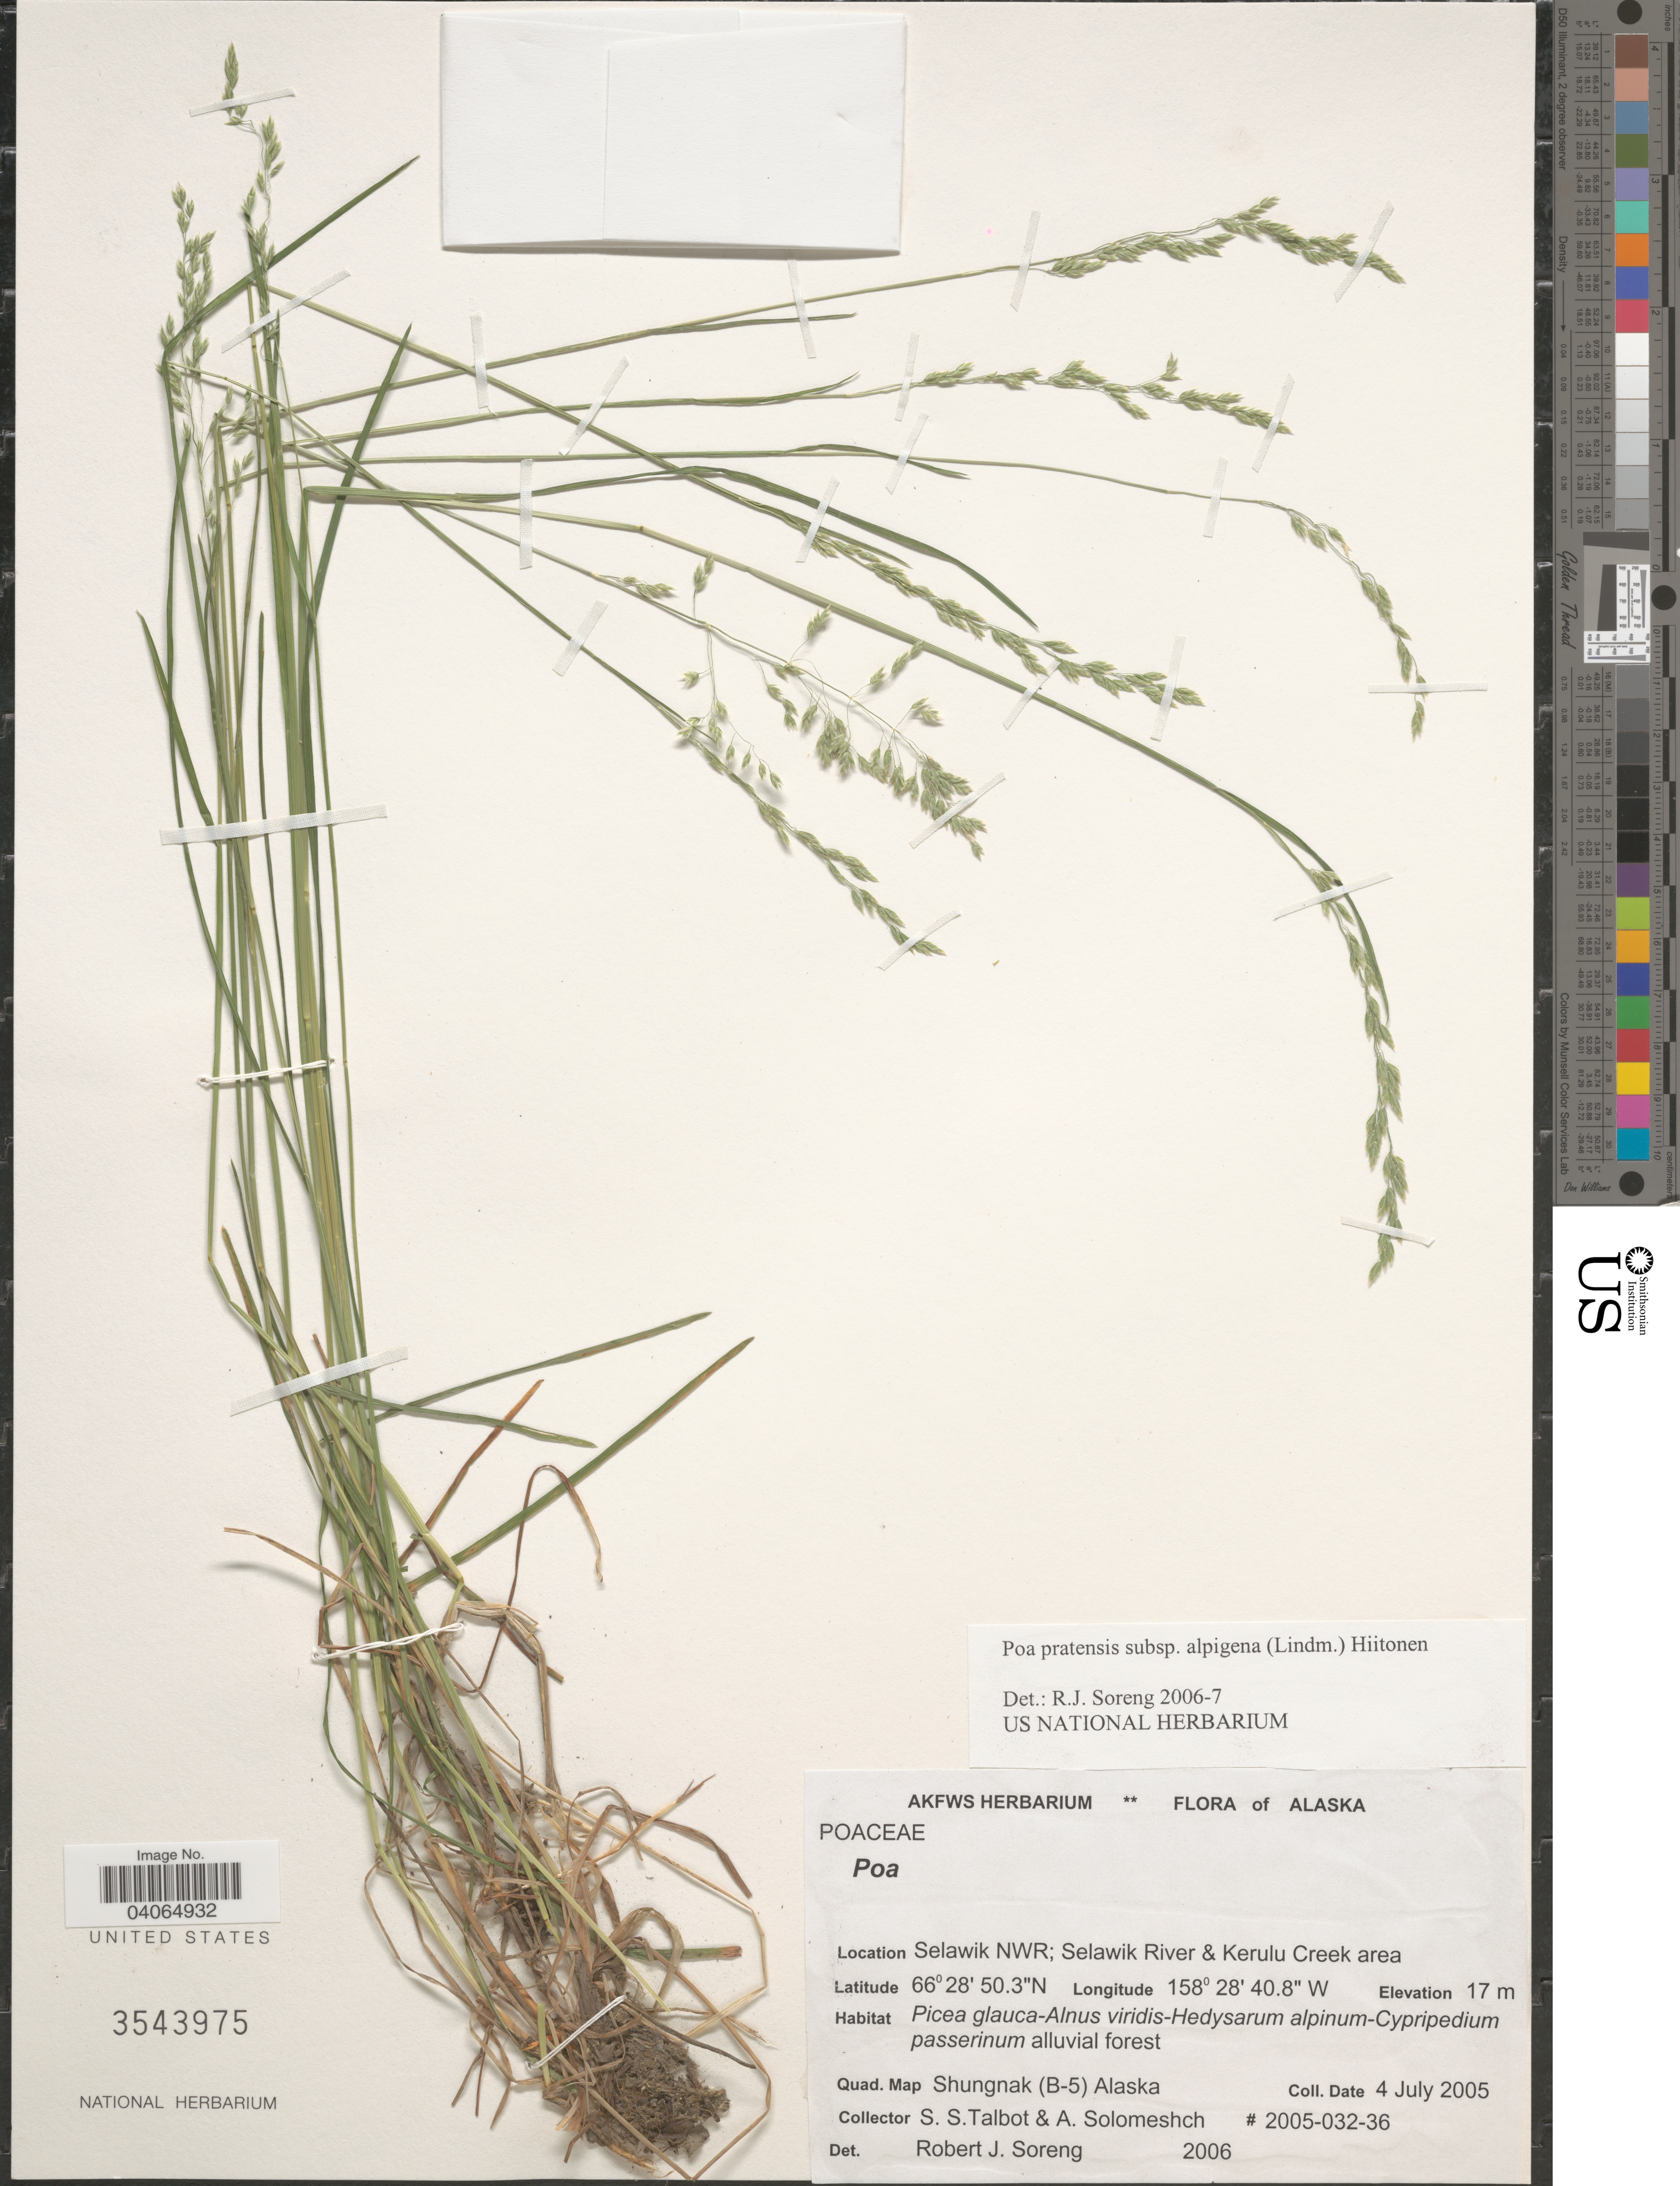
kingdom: Plantae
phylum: Tracheophyta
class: Liliopsida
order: Poales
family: Poaceae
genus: Poa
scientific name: Poa pratensis subsp. alpigena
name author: (Lindm.) Hiitonen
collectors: S. S. Talbot & A. Solomeshch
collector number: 2005-032-36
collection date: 2005-07-04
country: United States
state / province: Alaska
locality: Selawik NWR; Selawik River & Kerulu Creek area. Quad. Map Shungnak (B-5).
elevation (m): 17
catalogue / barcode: US 3543975